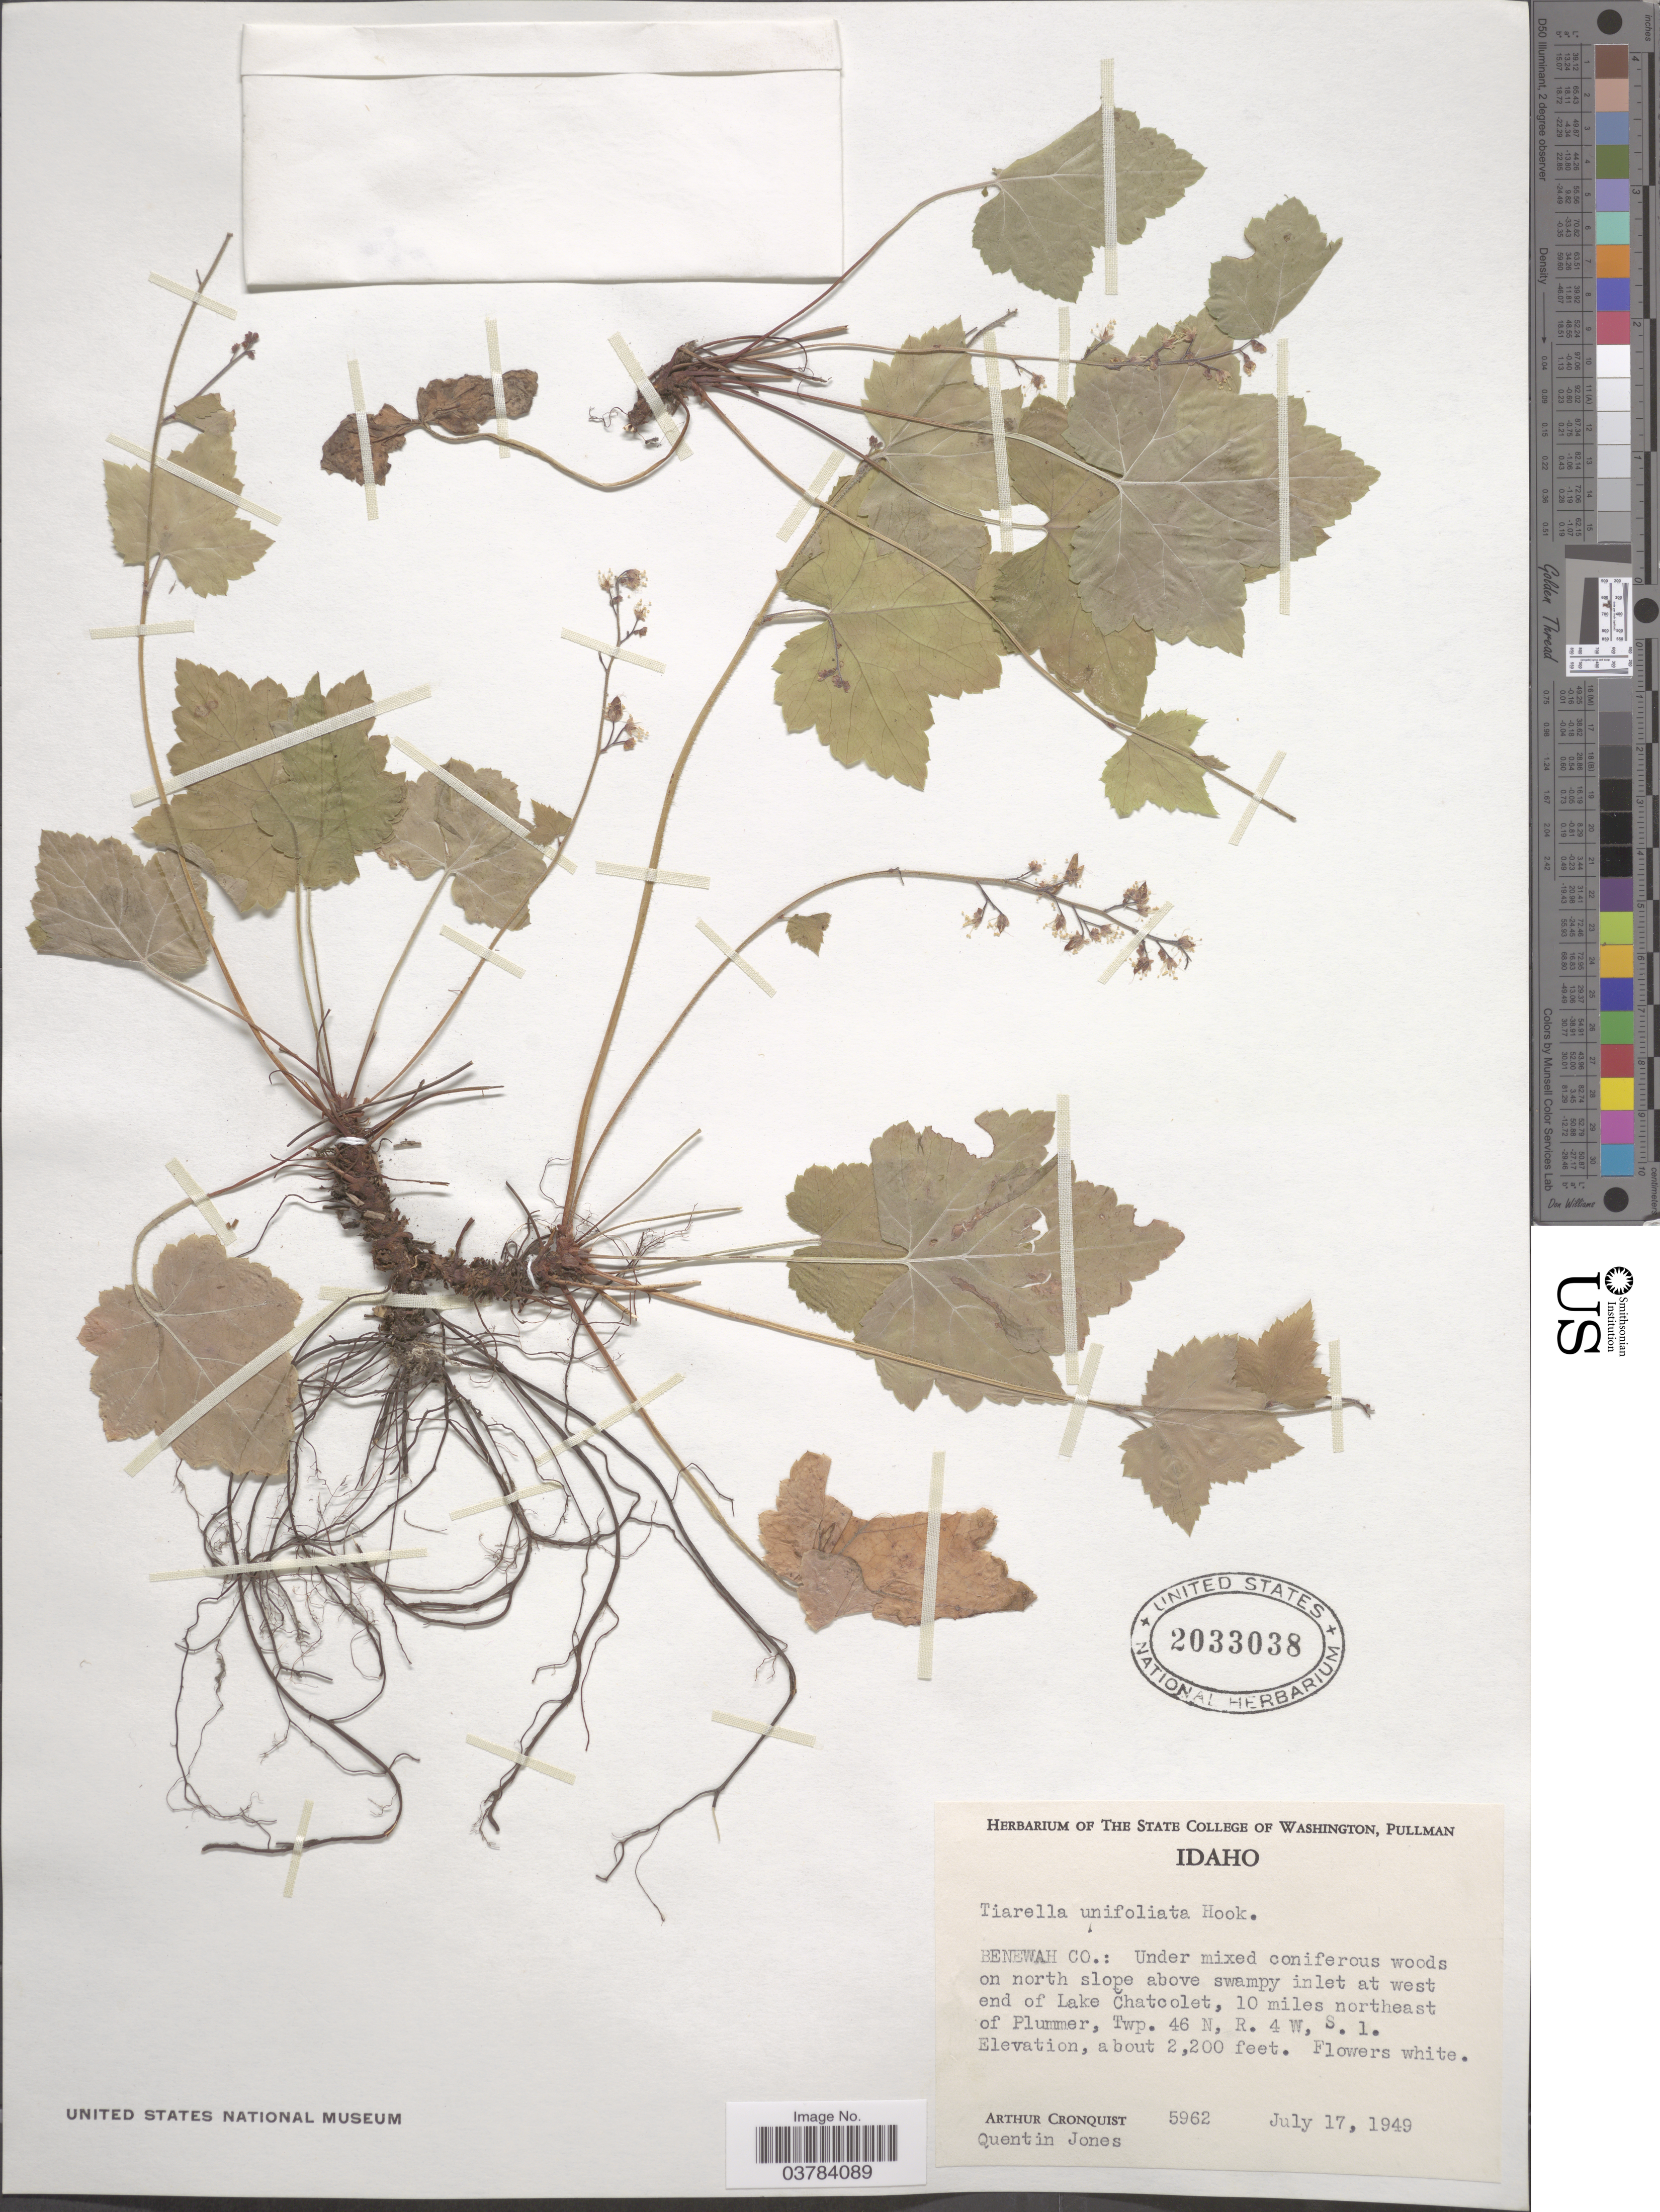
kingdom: Plantae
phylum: Tracheophyta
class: Magnoliopsida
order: Saxifragales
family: Saxifragaceae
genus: Tiarella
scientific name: Tiarella unifoliata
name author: Hook.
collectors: A. J. Cronquist & Q. Jones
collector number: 5962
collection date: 1949-07-17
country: United States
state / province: Idaho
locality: Benewah Co.: Under mixed coniferous woods on north slope above swampy inlet at west end of Lake Chatcolet, 10 miles northeast of Plummer, Twp. 46 N, R. 4 W, S. 1.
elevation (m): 671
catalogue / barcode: US 2033038